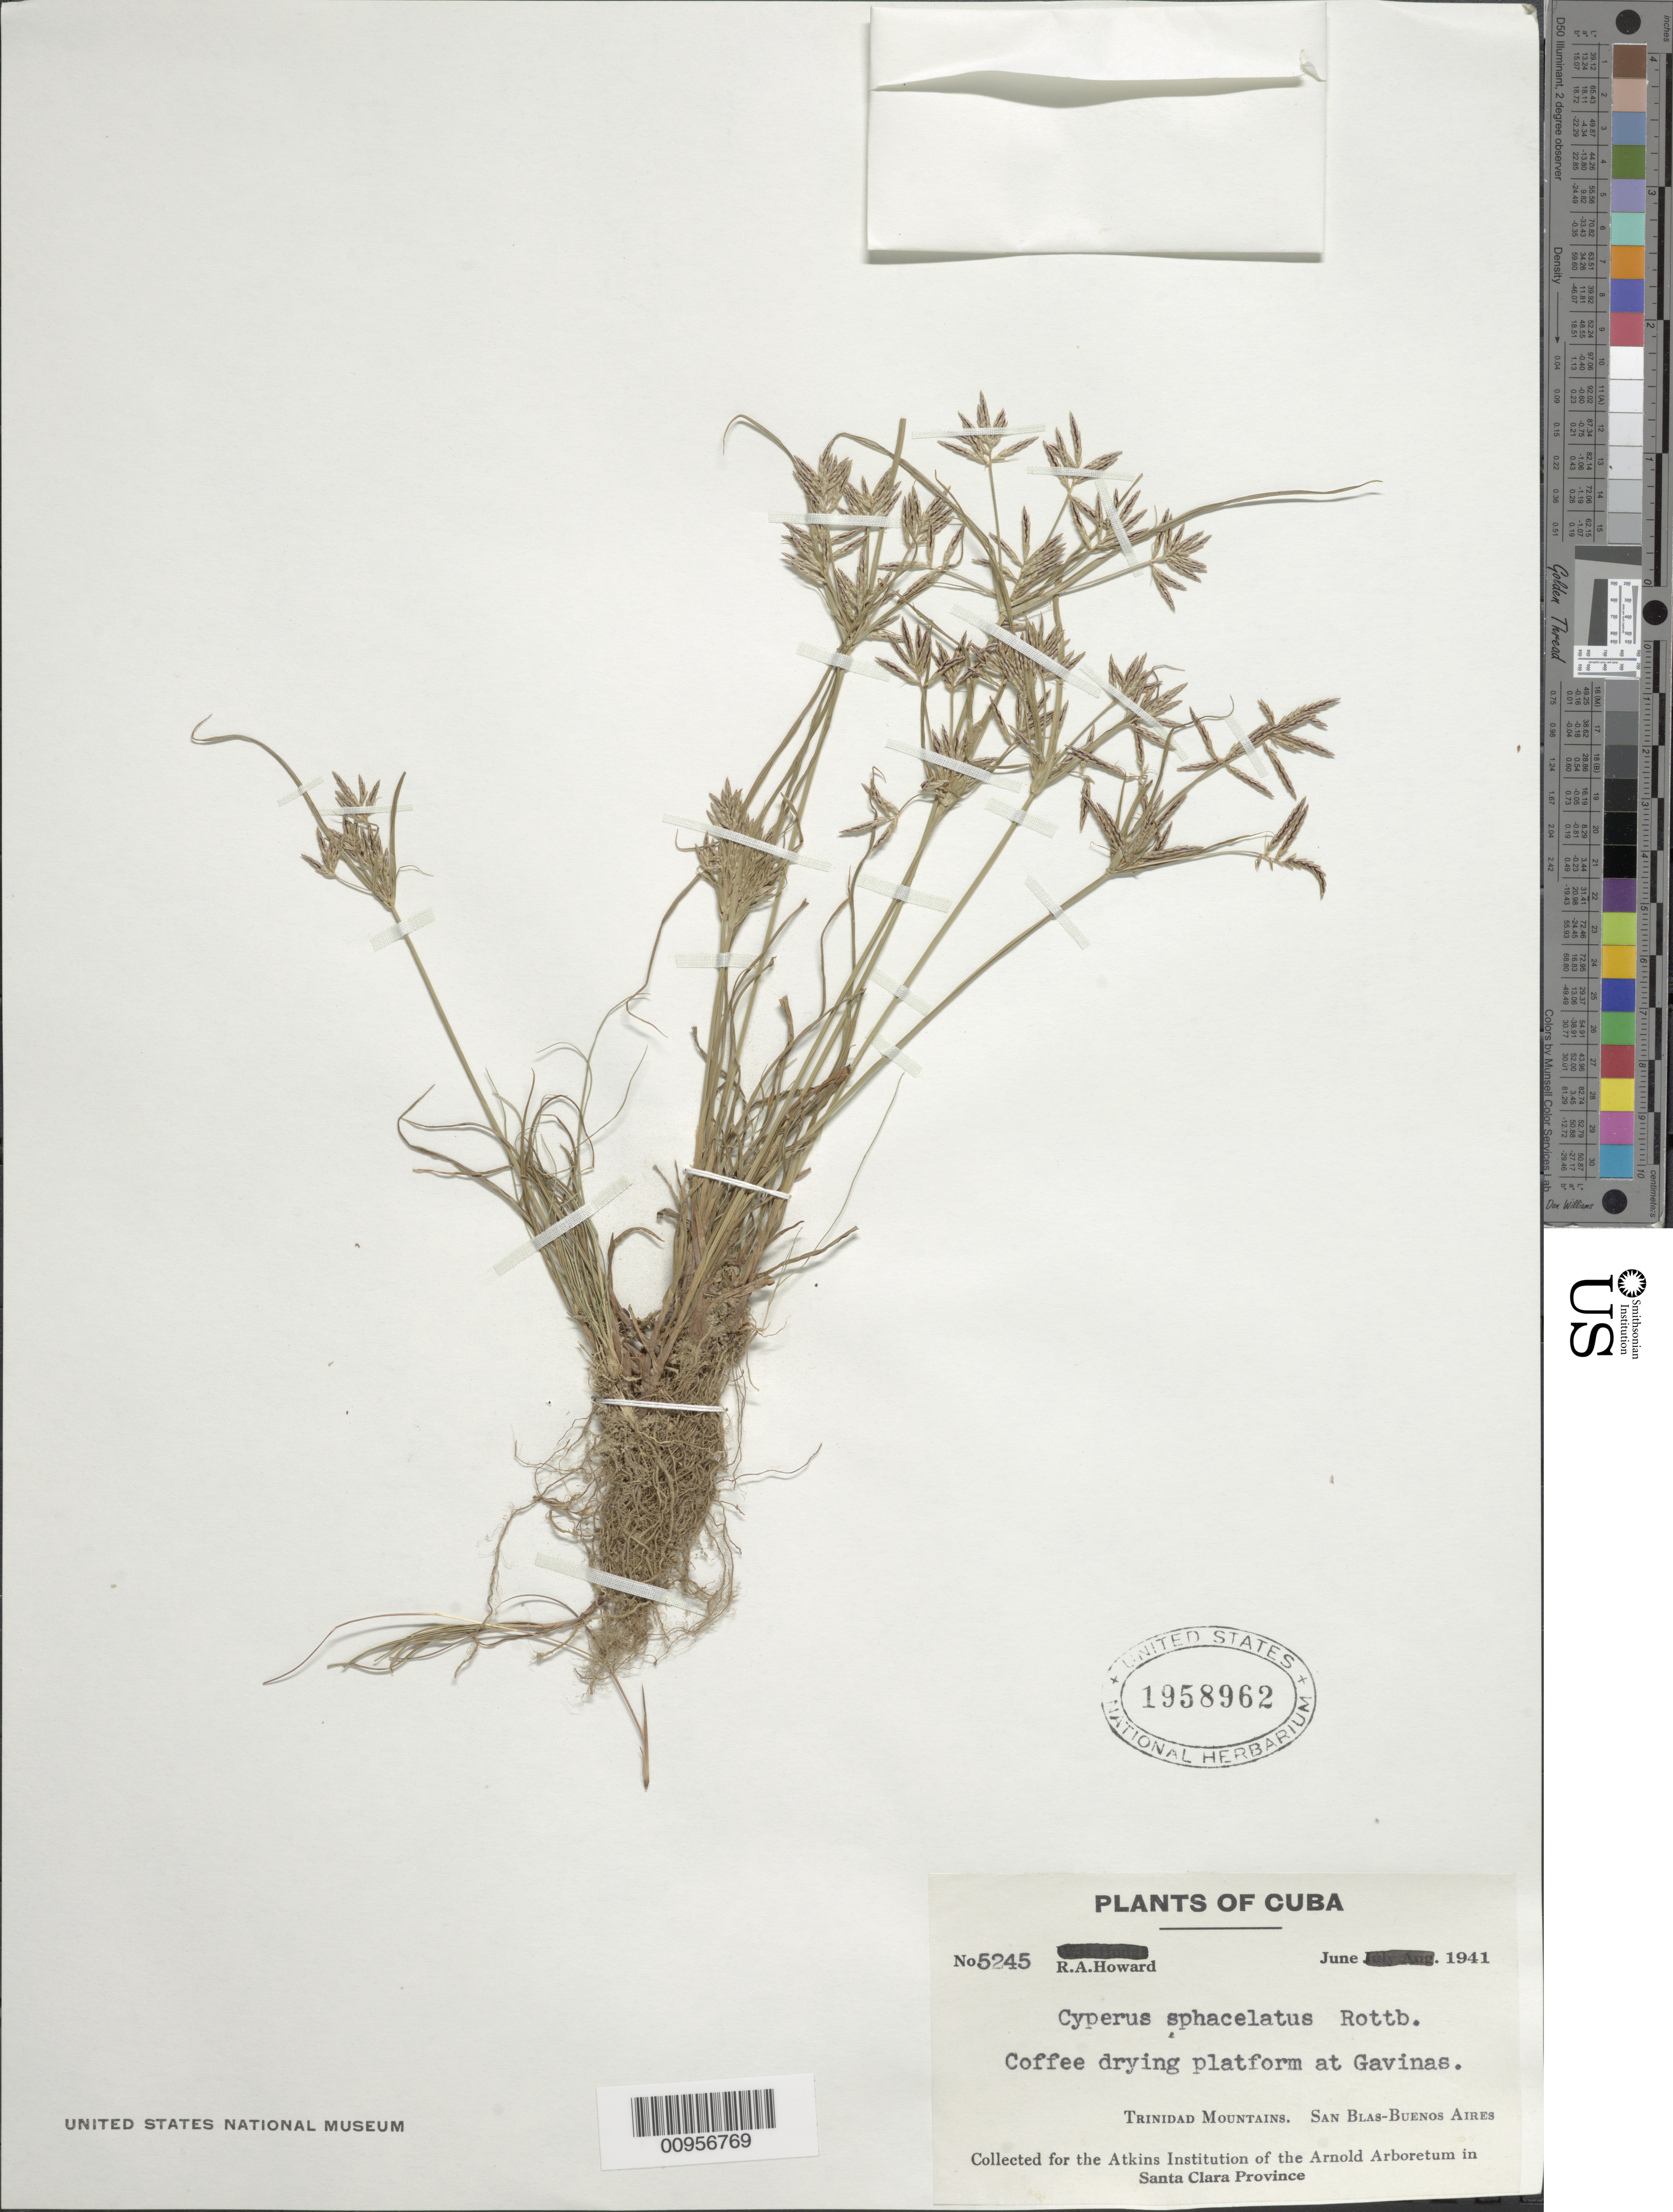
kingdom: Plantae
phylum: Tracheophyta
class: Liliopsida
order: Poales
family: Cyperaceae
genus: Cyperus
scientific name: Cyperus sphacelatus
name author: Rottb.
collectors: R. A. Howard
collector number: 5245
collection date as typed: Jun 1941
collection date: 1941-06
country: Cuba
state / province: Las Villas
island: Cuba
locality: Coffee drying platform at gavinas, Trinidad Mountains, San Blas-Buenos Aires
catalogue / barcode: US 1958962